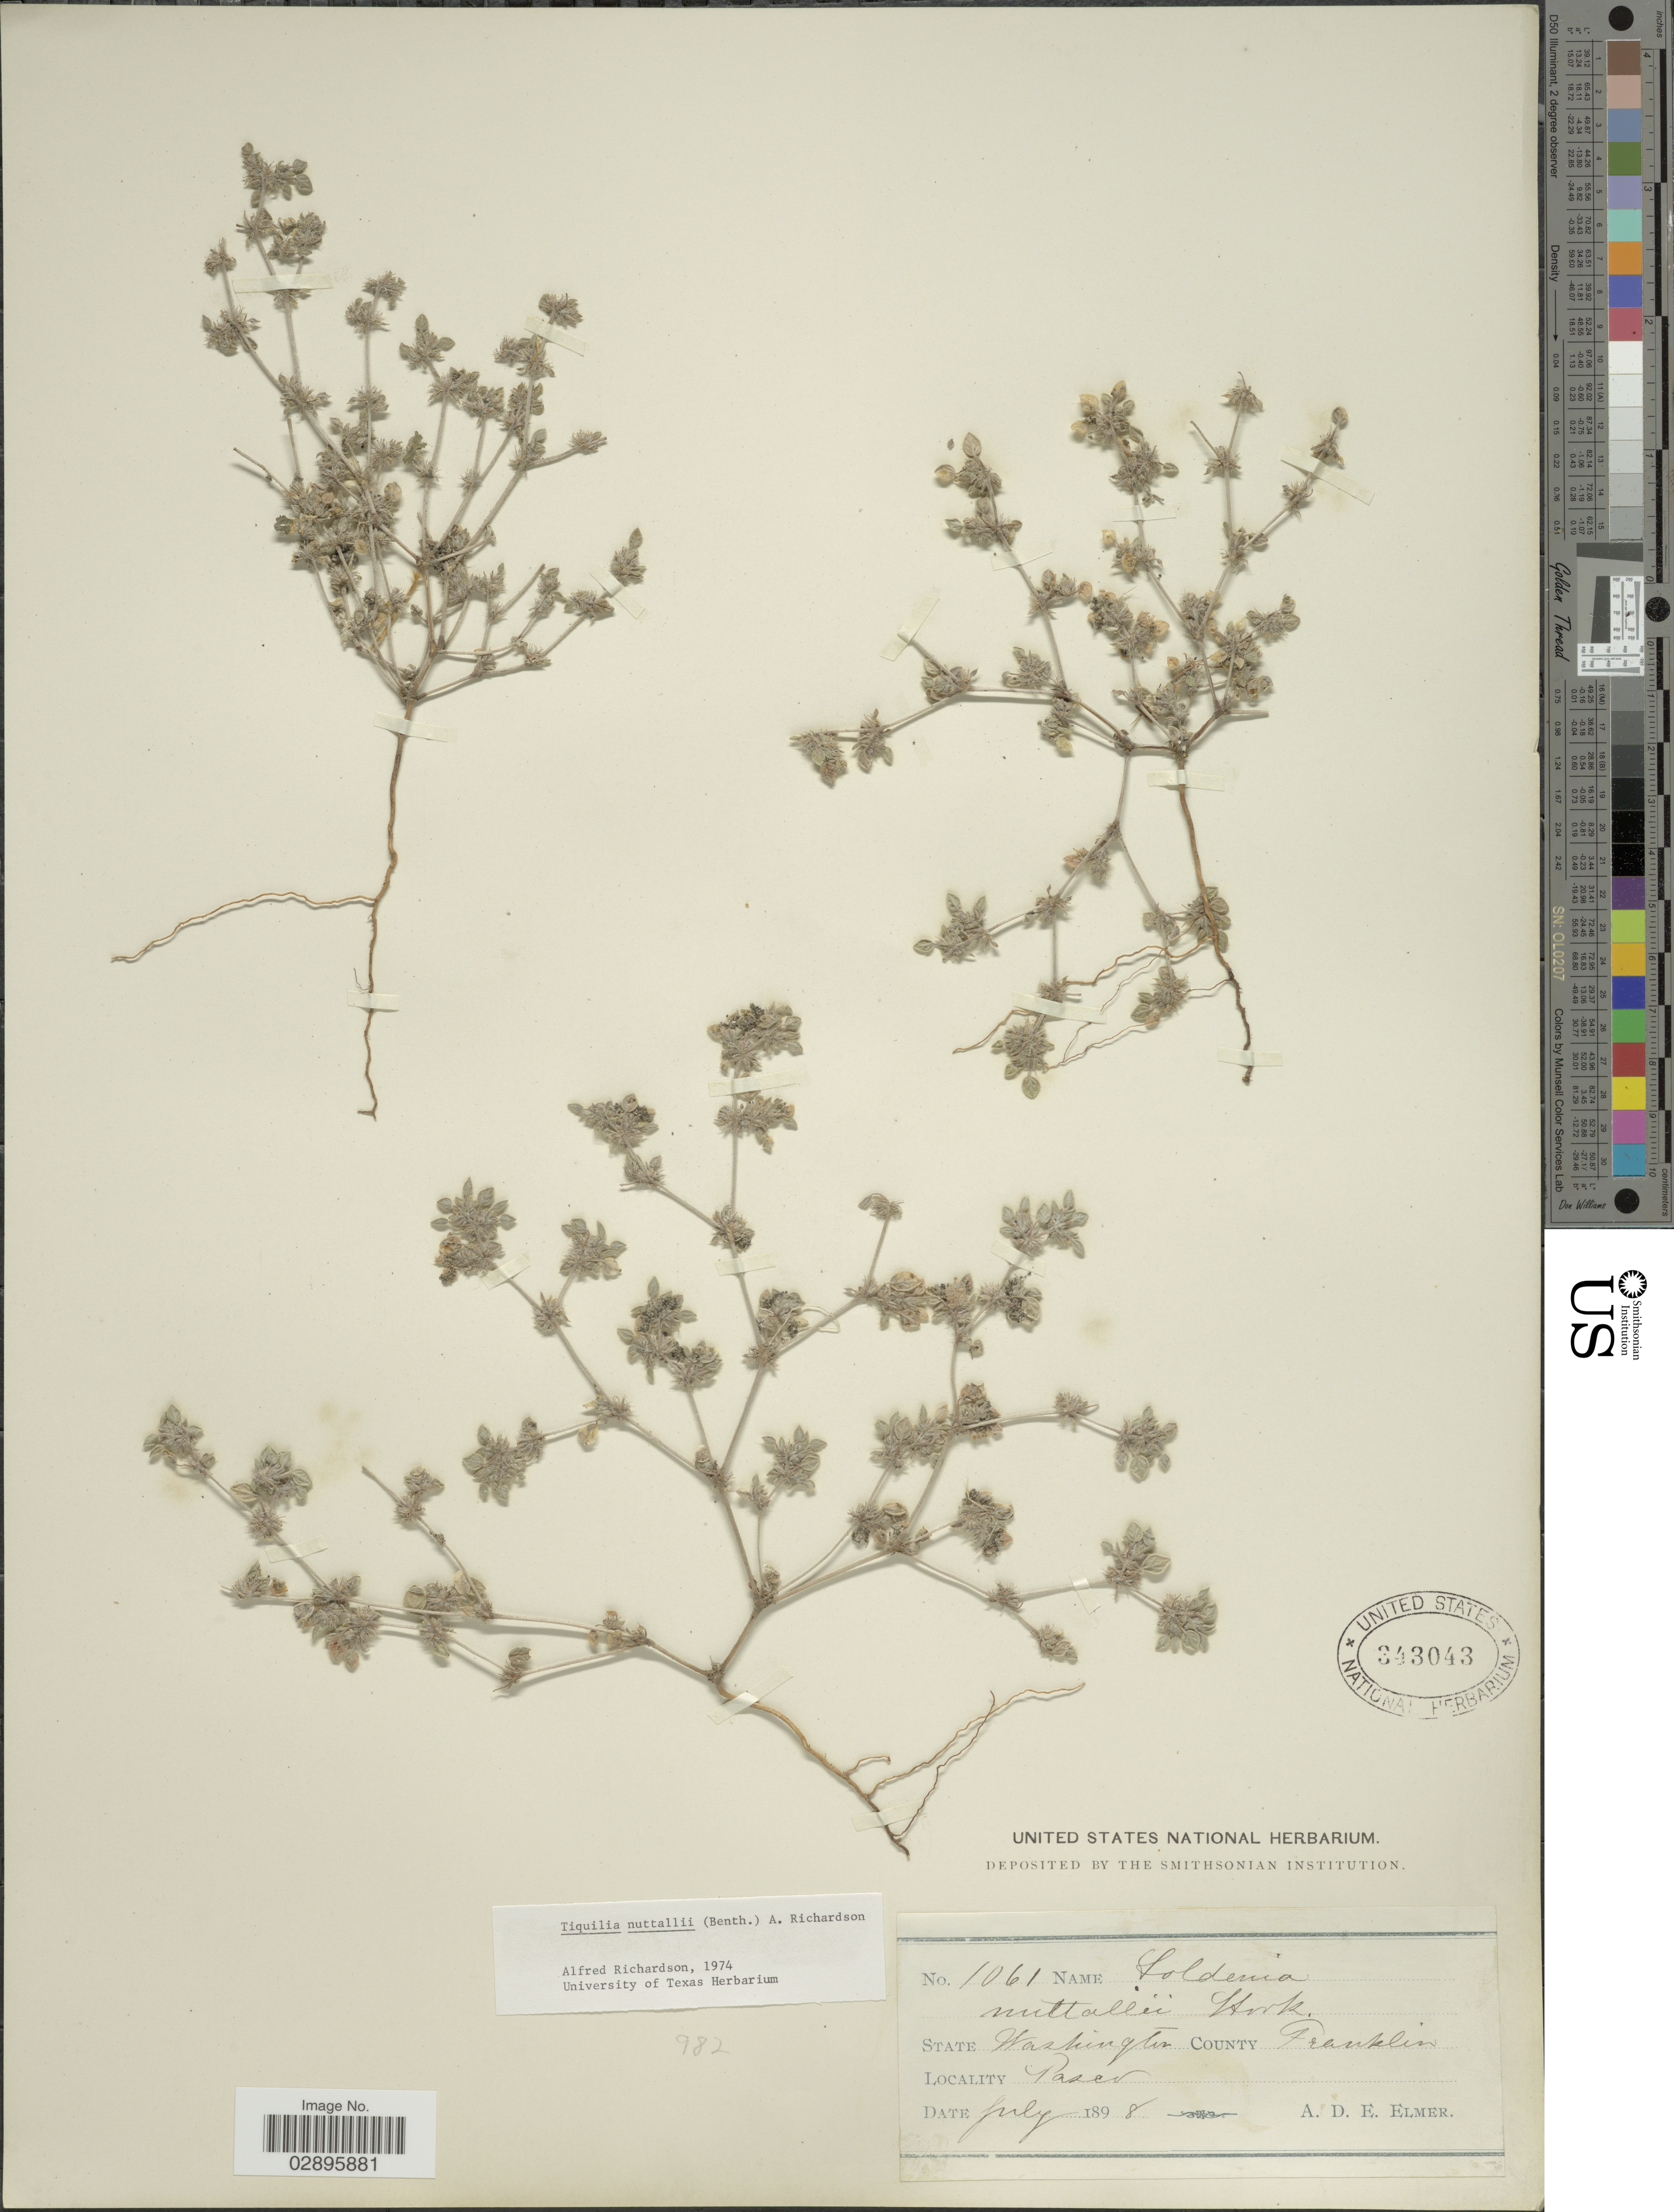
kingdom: Plantae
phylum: Tracheophyta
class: Magnoliopsida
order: Boraginales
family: Ehretiaceae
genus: Tiquilia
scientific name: Tiquilia nuttallii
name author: (Hook.) A.T. Richardson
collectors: A. D. E. Elmer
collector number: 1061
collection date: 1898-07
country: United States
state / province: Washington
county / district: Franklin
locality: County Franklin. Pasco.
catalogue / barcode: US 343043